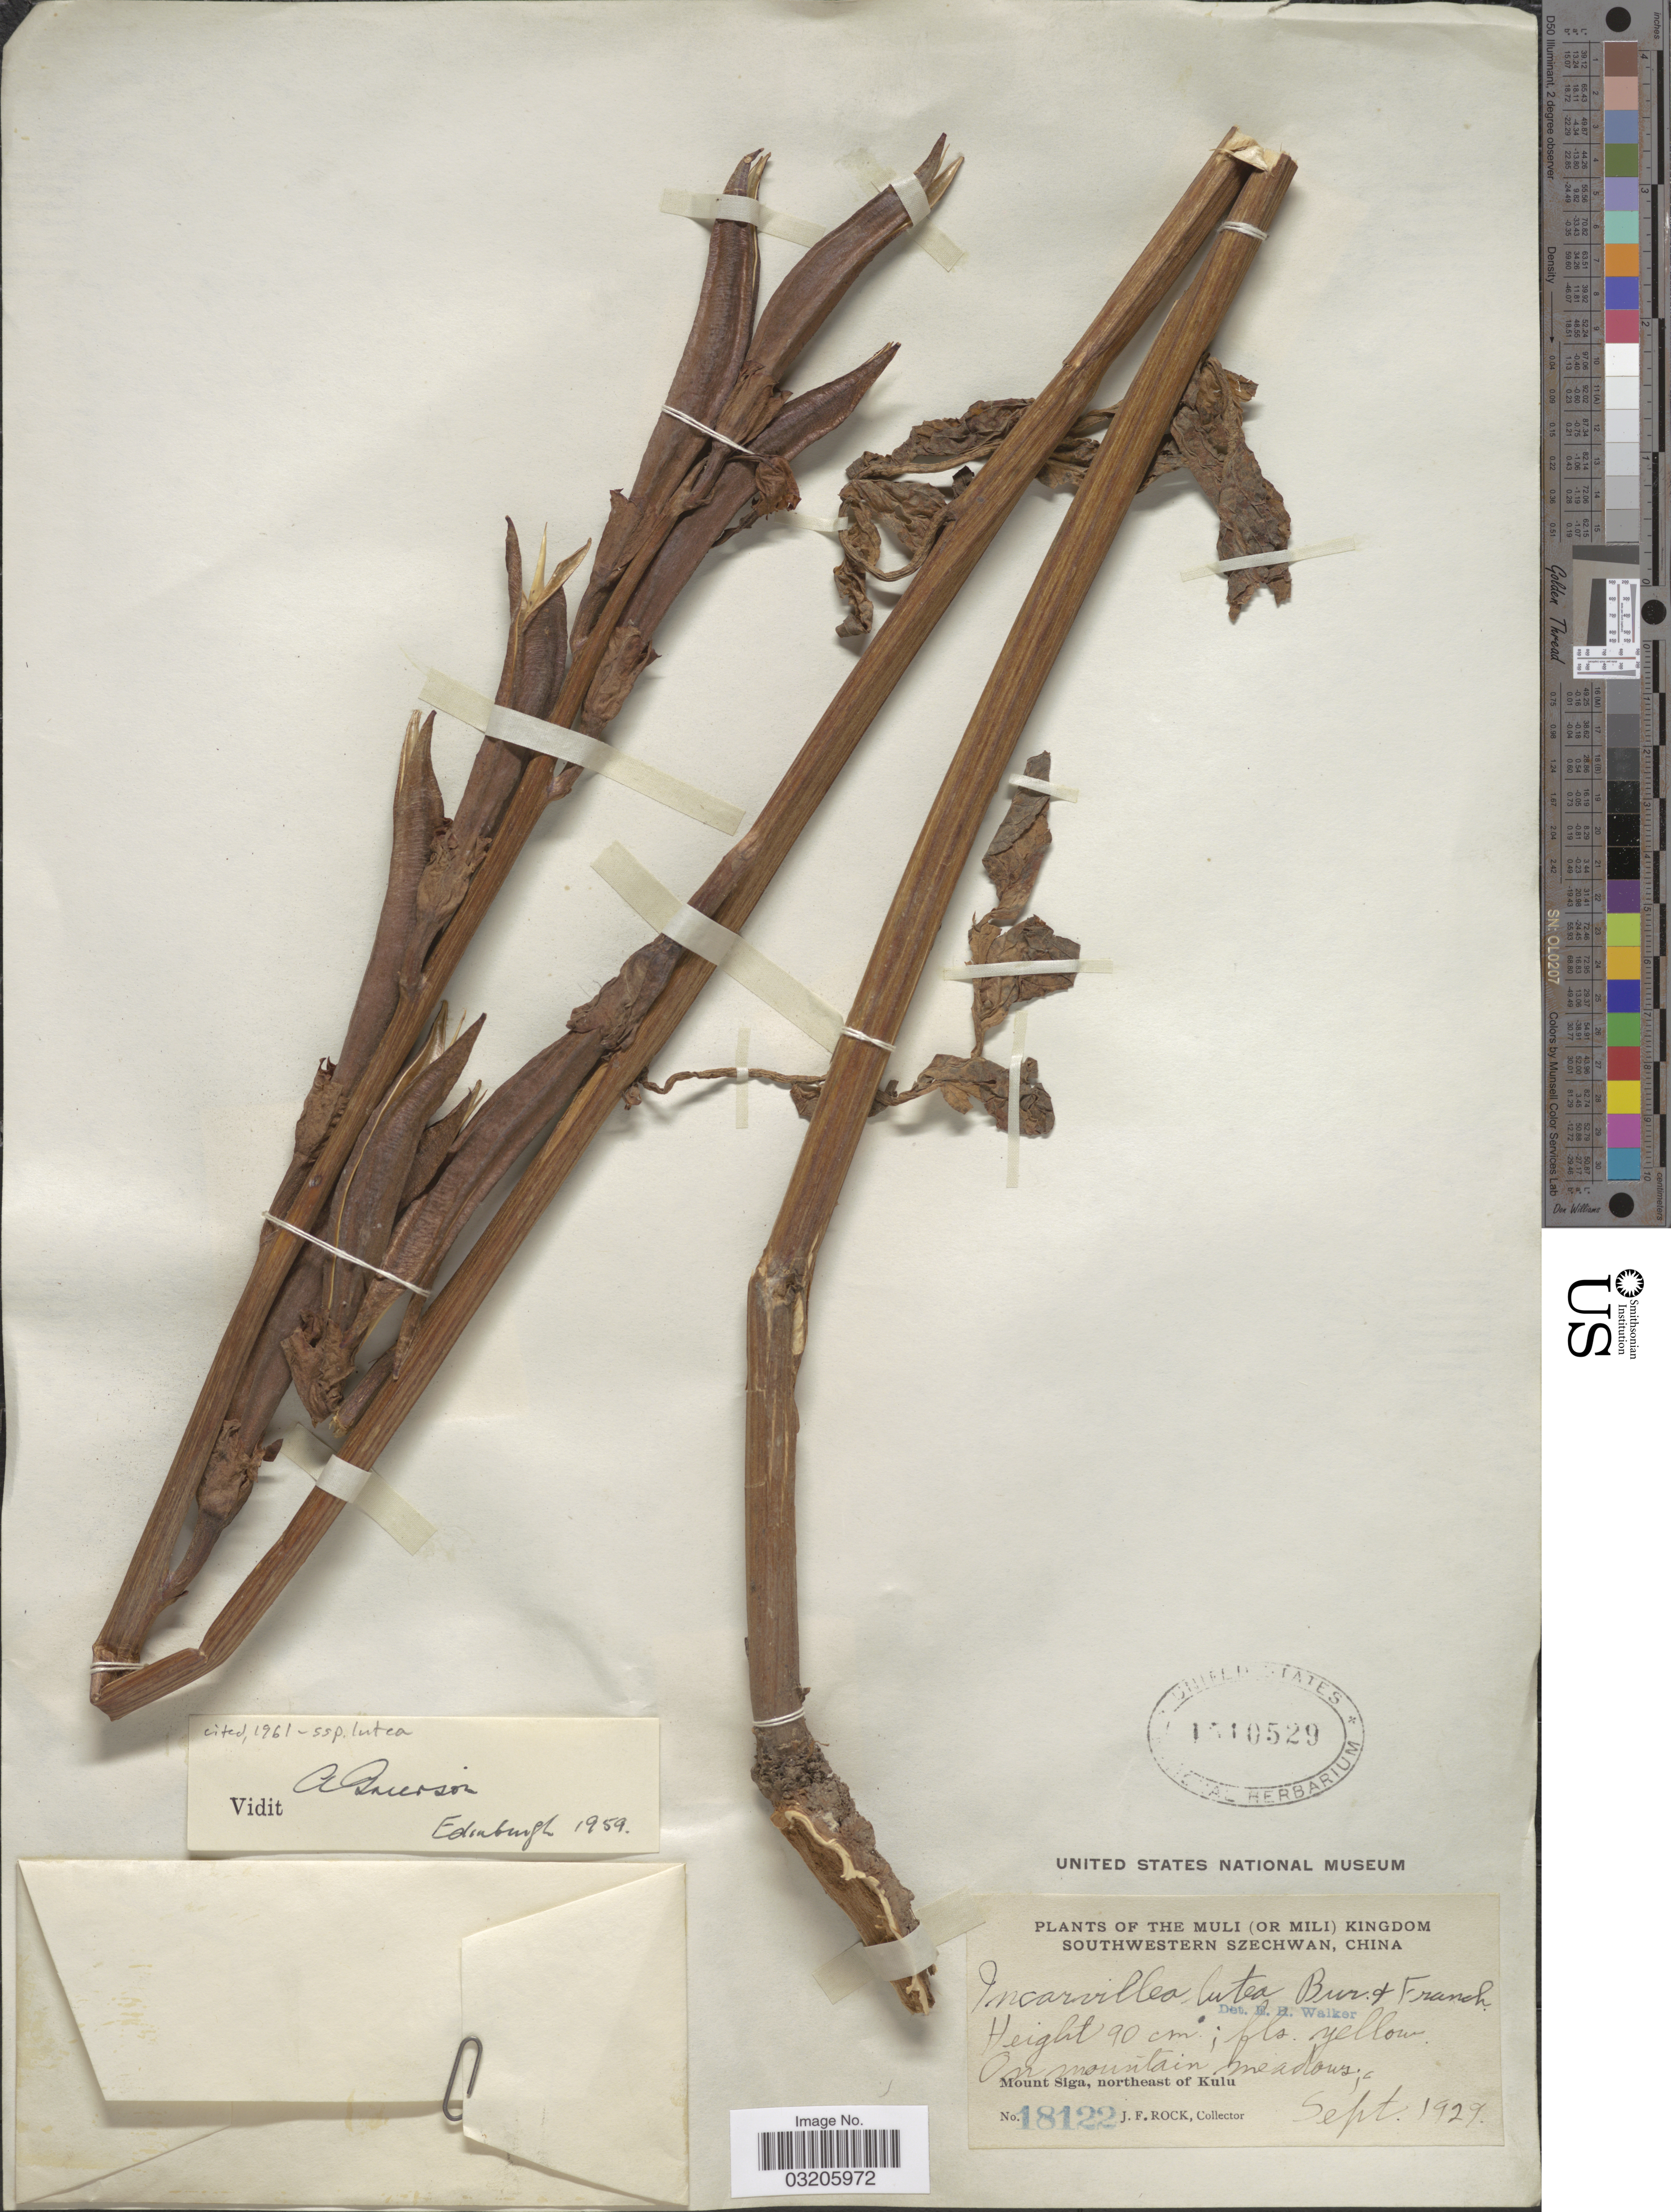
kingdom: Plantae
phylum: Tracheophyta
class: Magnoliopsida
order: Lamiales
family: Bignoniaceae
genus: Incarvillea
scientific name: Incarvillea lutea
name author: Bureau & Franch.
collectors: J. Rock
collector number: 18122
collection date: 1929-09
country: China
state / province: Sichuan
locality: The Muli (or Mili) Kingdom. Southwestern Szechwan. On mountain meadows. Mount Siga, northeast of Kulu.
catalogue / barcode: US 1510529